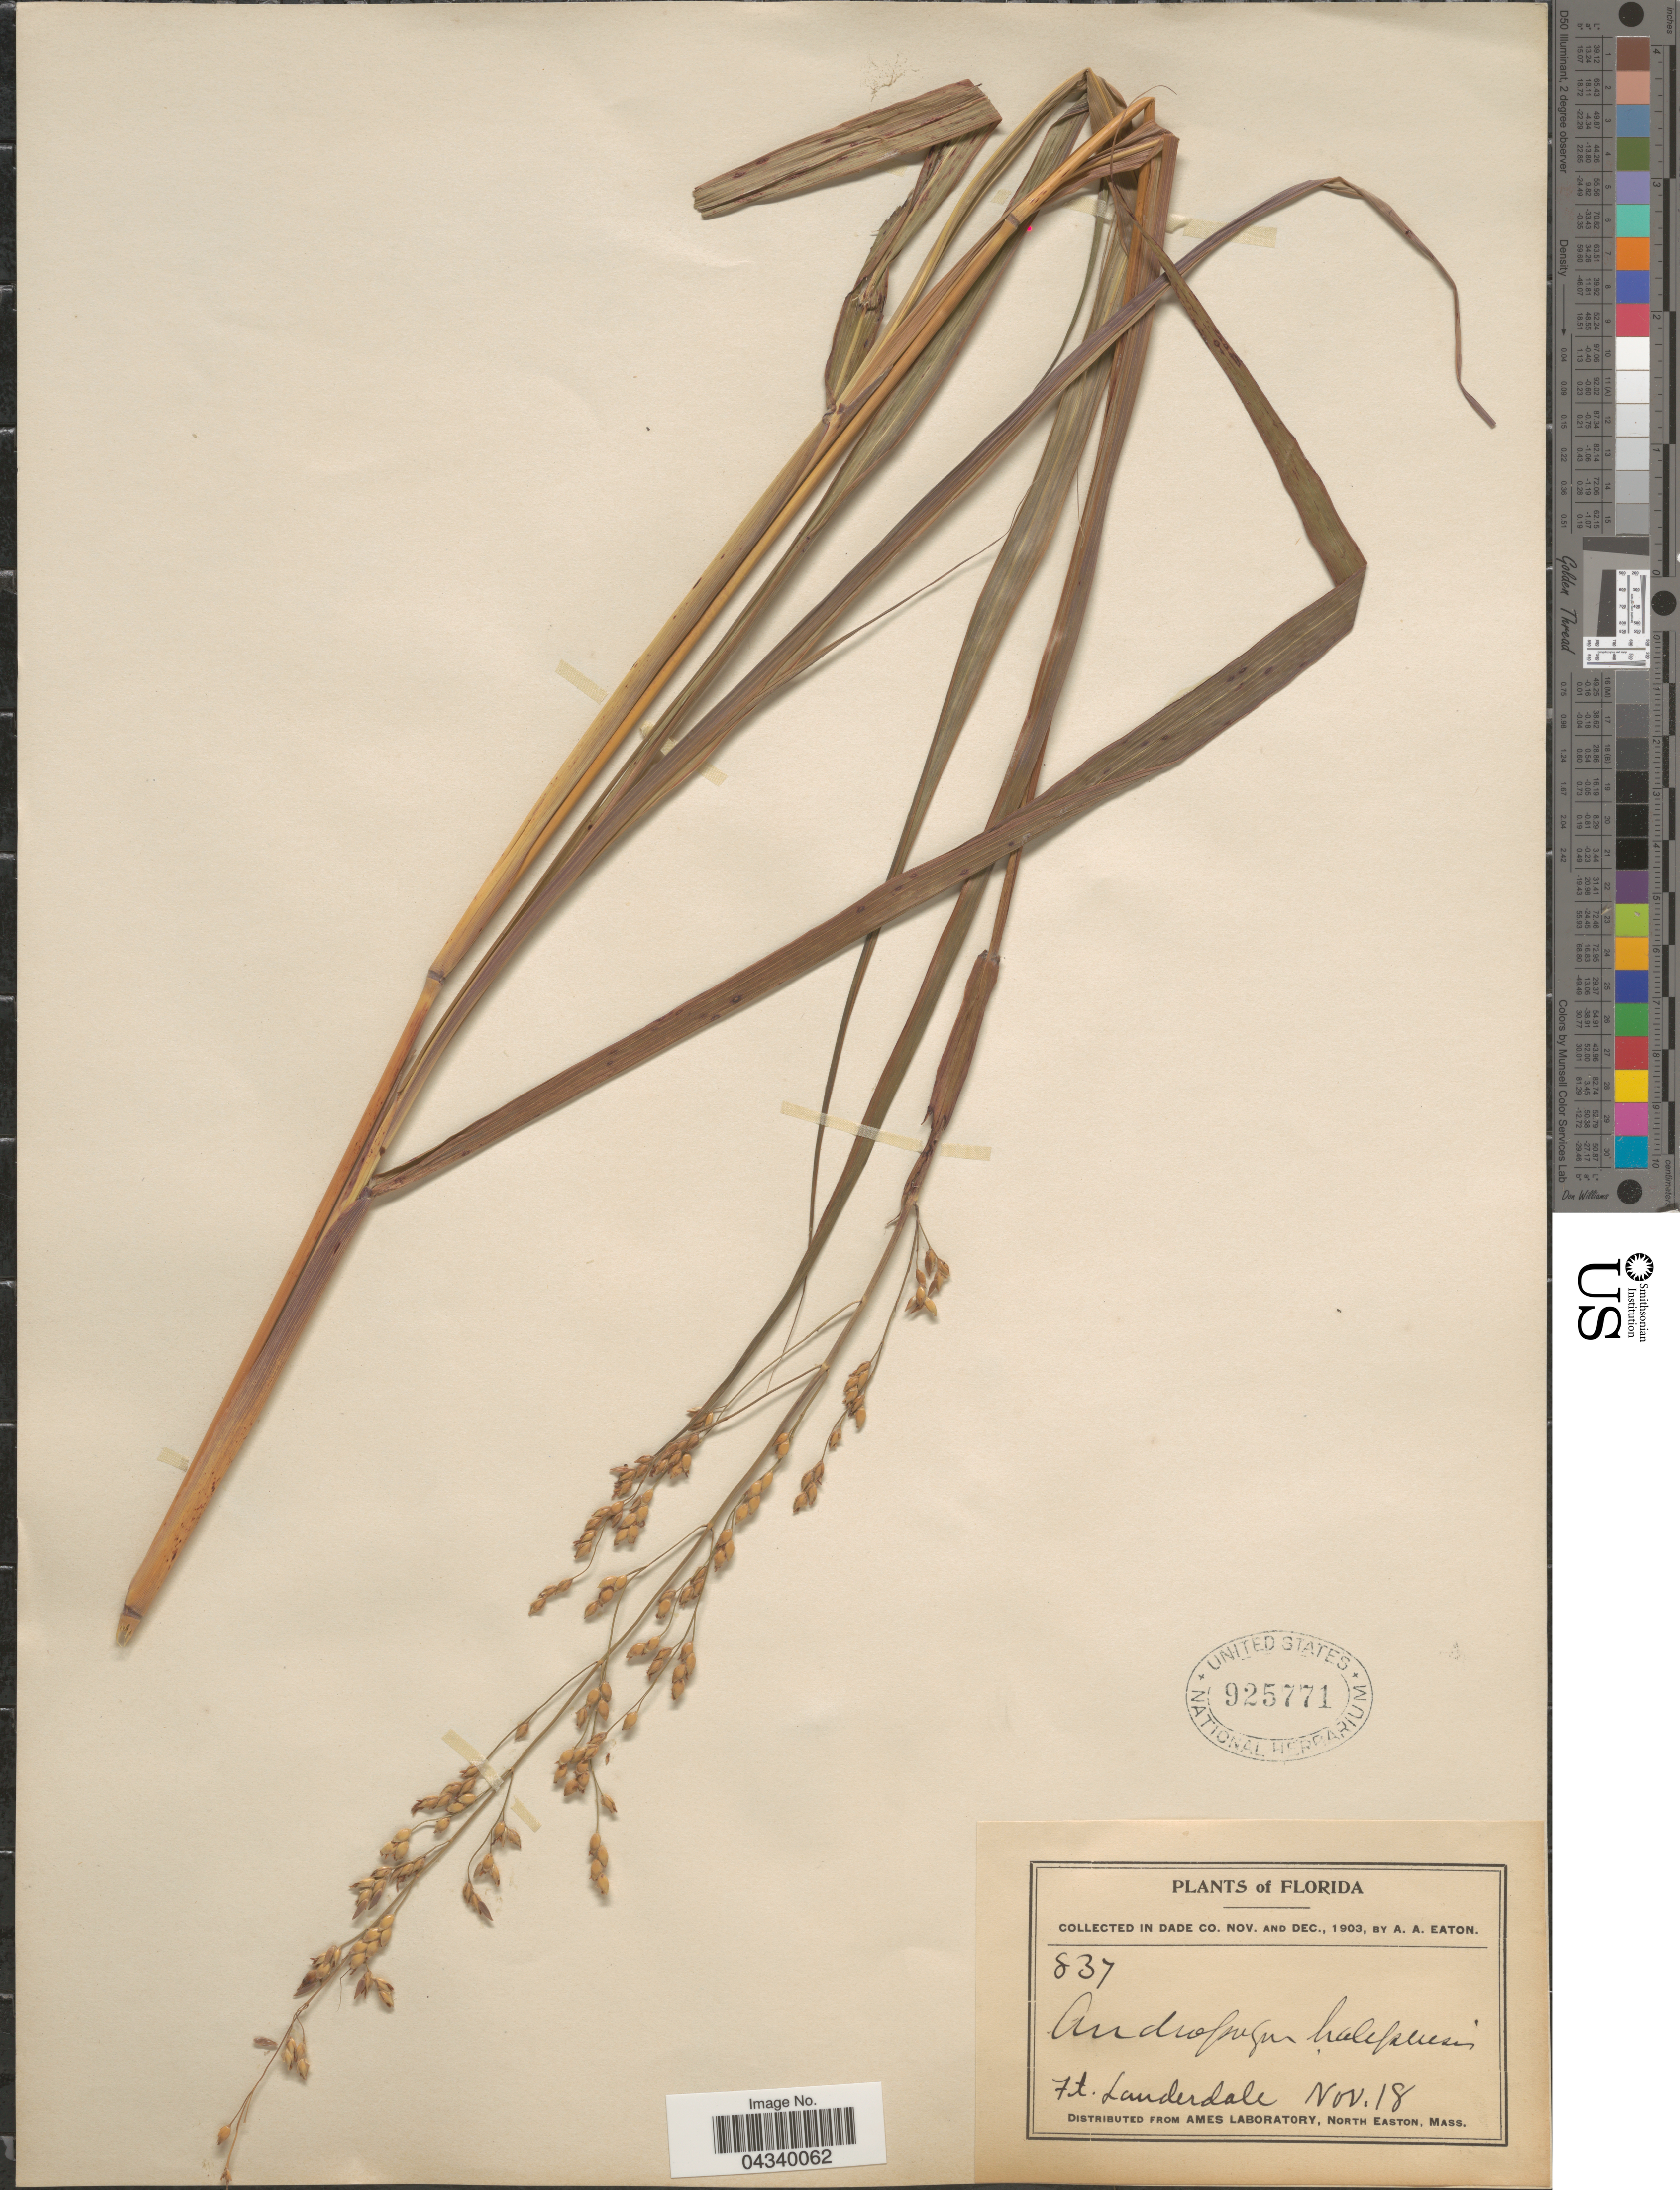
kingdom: Plantae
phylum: Tracheophyta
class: Liliopsida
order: Poales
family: Poaceae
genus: Sorghum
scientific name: Sorghum halepense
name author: (L.) Pers.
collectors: A. A. Eaton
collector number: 837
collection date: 1903-11-18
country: United States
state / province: Florida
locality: In Dade Co. Ft. Lauderdale.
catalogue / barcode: US 925771